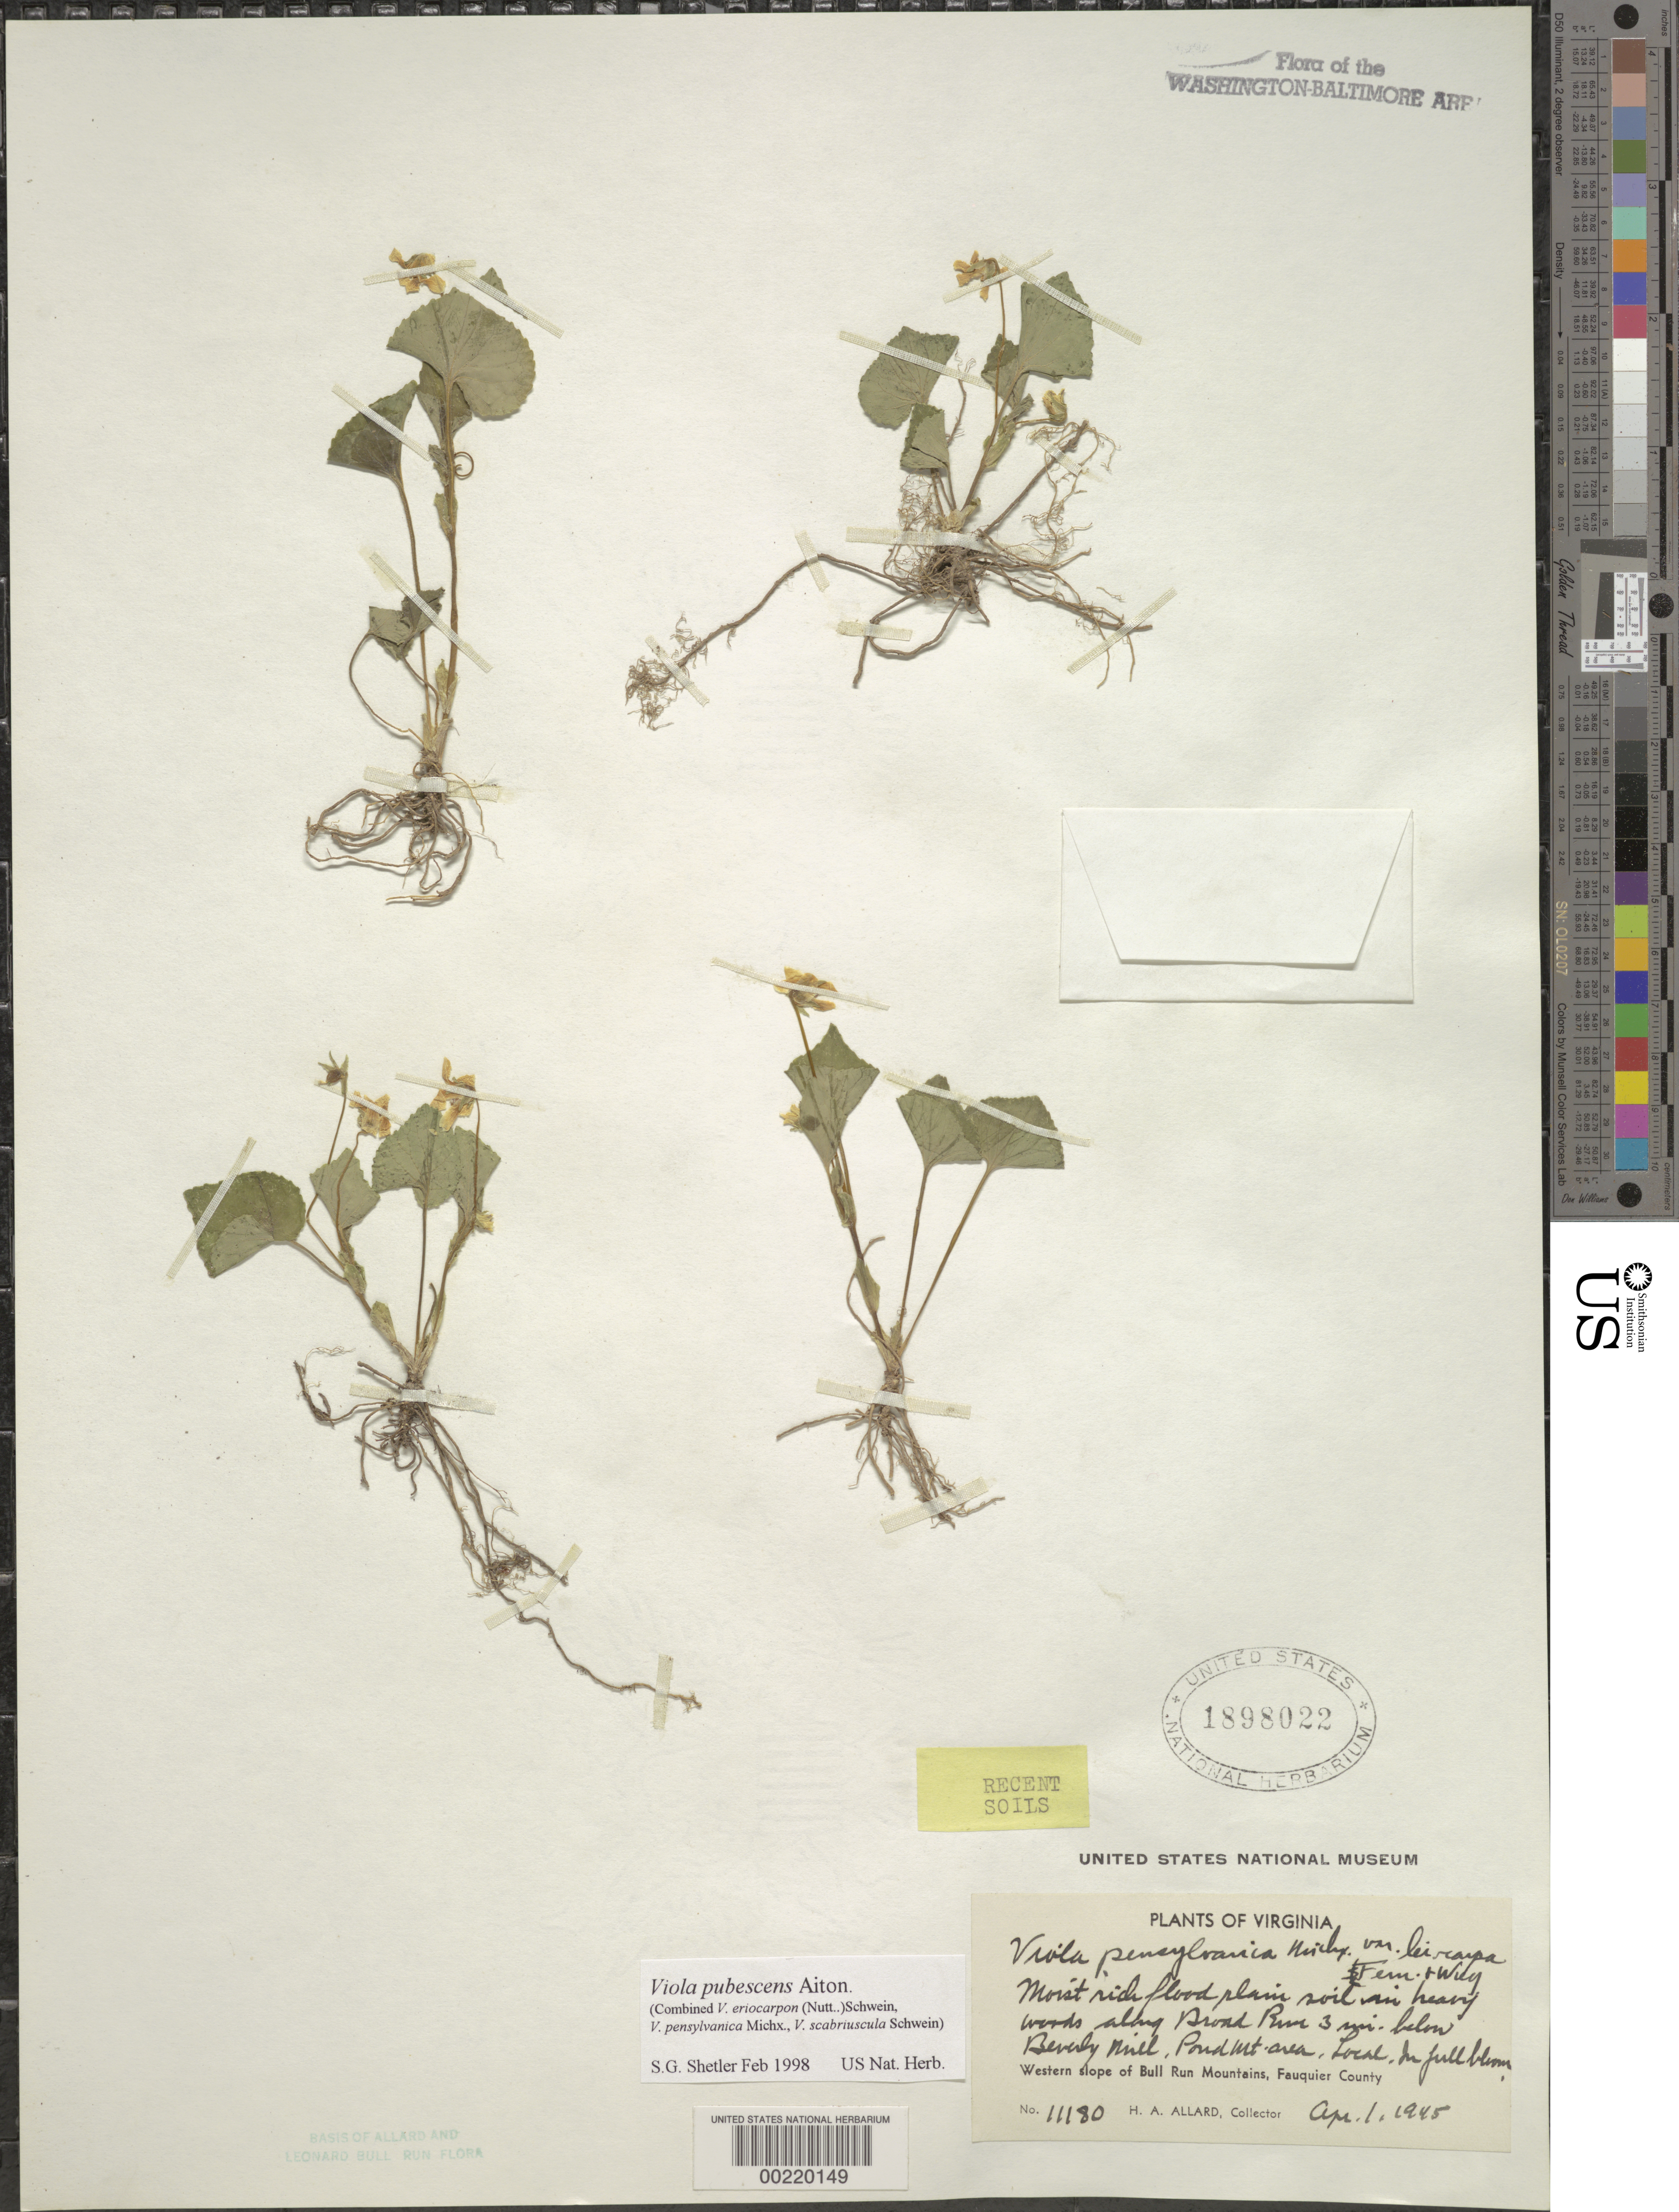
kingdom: Plantae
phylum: Tracheophyta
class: Magnoliopsida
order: Malpighiales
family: Violaceae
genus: Viola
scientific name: Viola pubescens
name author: Aiton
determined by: Shetler, Stanwyn G., (US), NMNH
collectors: H. A. Allard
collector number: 11180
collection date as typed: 01 Apr 1945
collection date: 1945-04-01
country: United States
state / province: Virginia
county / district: Fauquier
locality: Broad Run below Beverley Mill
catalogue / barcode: US 1898022